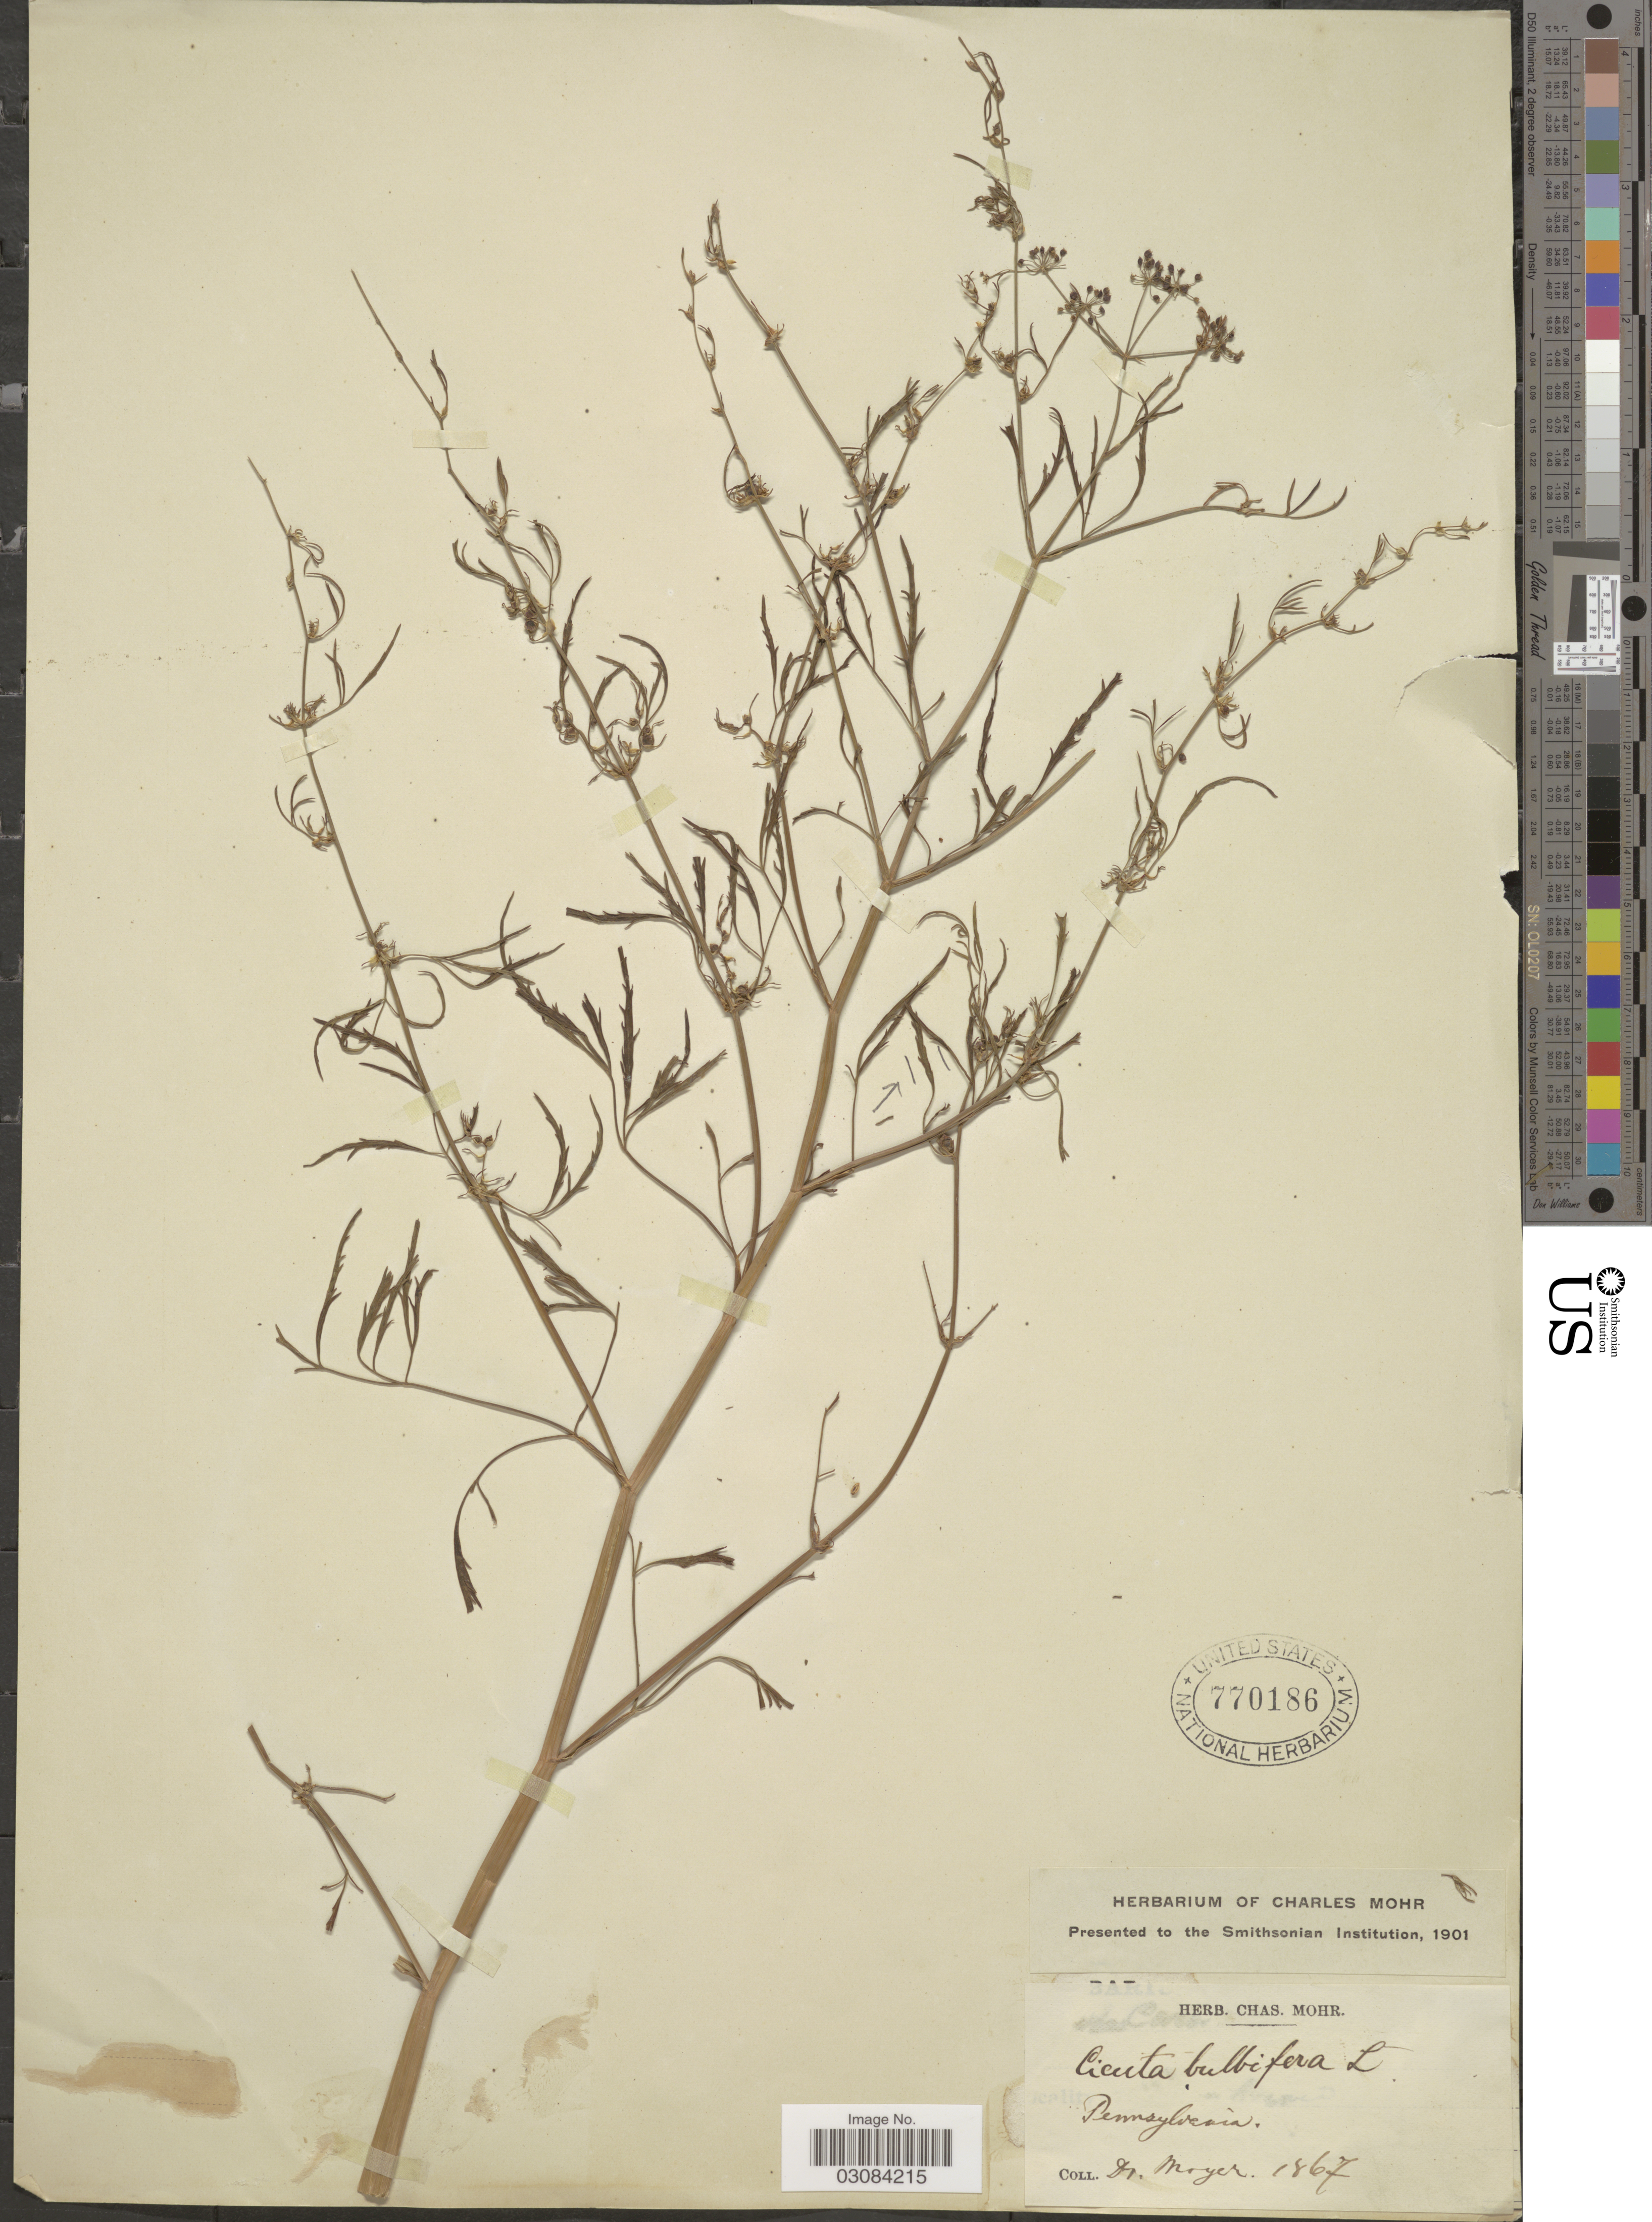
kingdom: Plantae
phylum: Tracheophyta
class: Magnoliopsida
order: Apiales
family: Apiaceae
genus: Cicuta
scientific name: Cicuta bulbifera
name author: L.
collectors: Moyer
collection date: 1867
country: United States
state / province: Pennsylvania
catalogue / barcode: US 770186